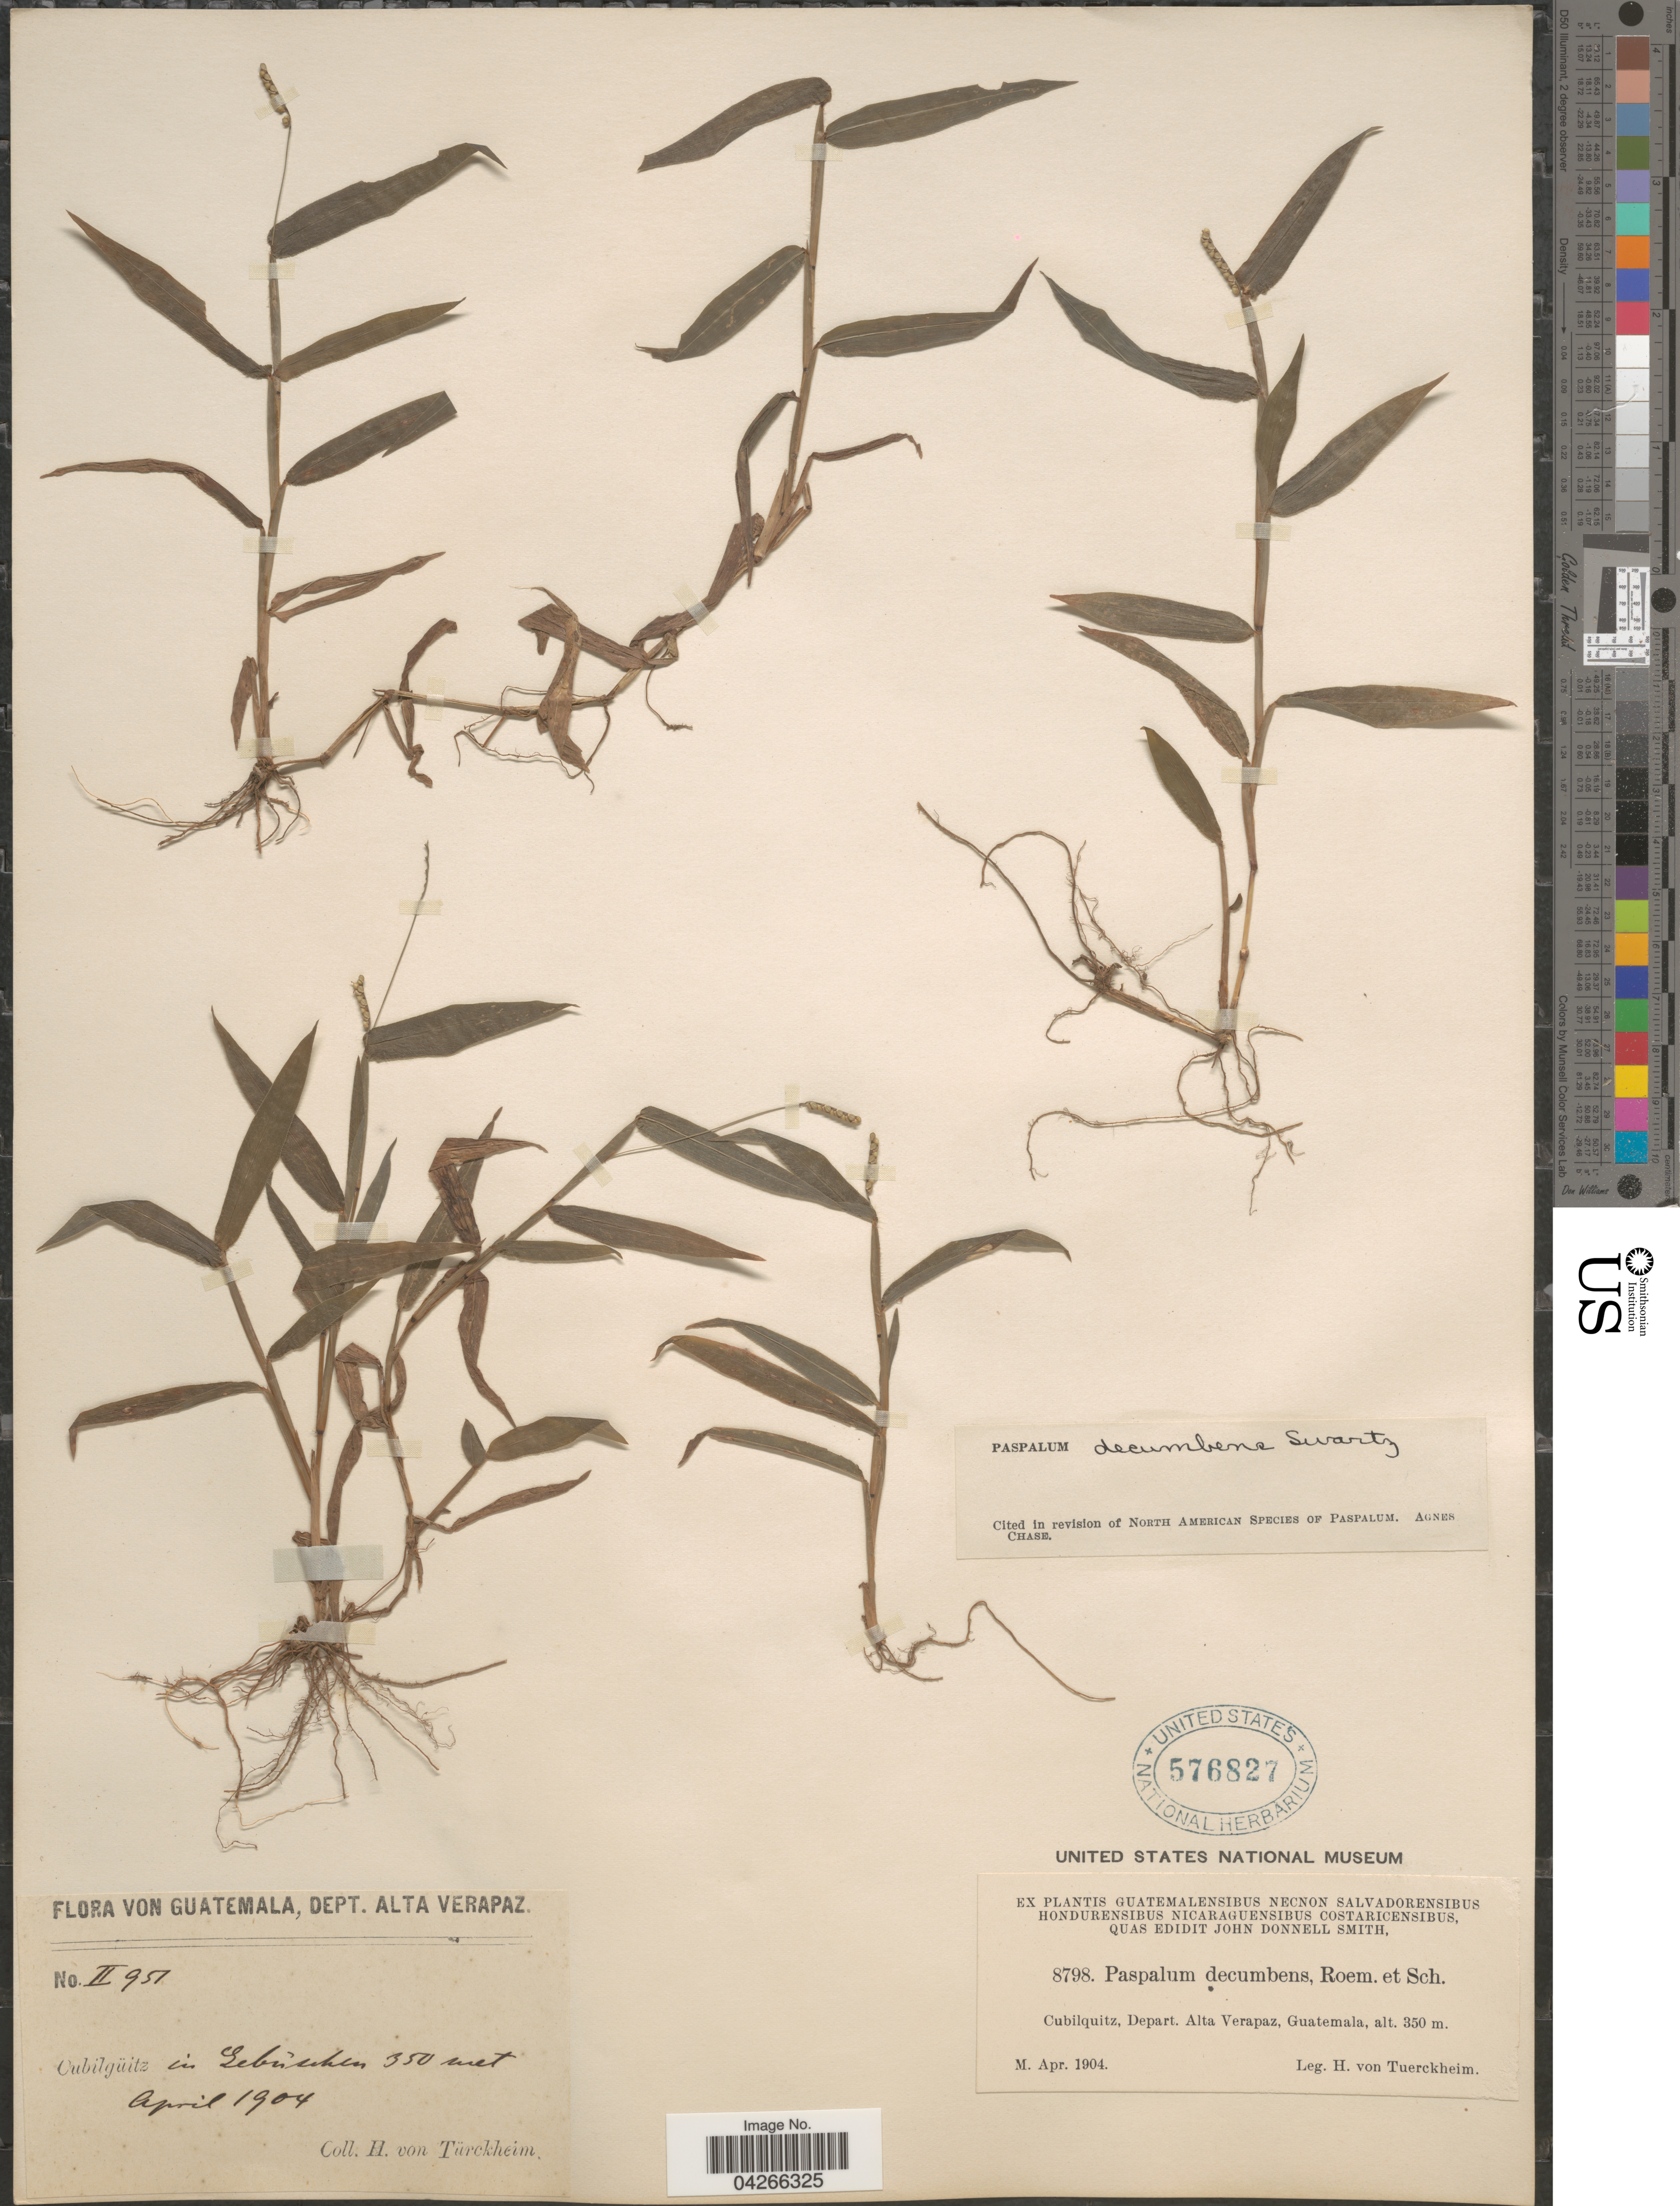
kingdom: Plantae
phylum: Tracheophyta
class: Liliopsida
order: Poales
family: Poaceae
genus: Paspalum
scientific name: Paspalum decumbens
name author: Sw.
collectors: H. von Türckheim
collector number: II951/8798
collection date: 1904-04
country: Guatemala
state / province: Alta Verapaz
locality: Dept. Alta Verapaz. Cubilgüitz.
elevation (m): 350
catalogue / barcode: US 576827